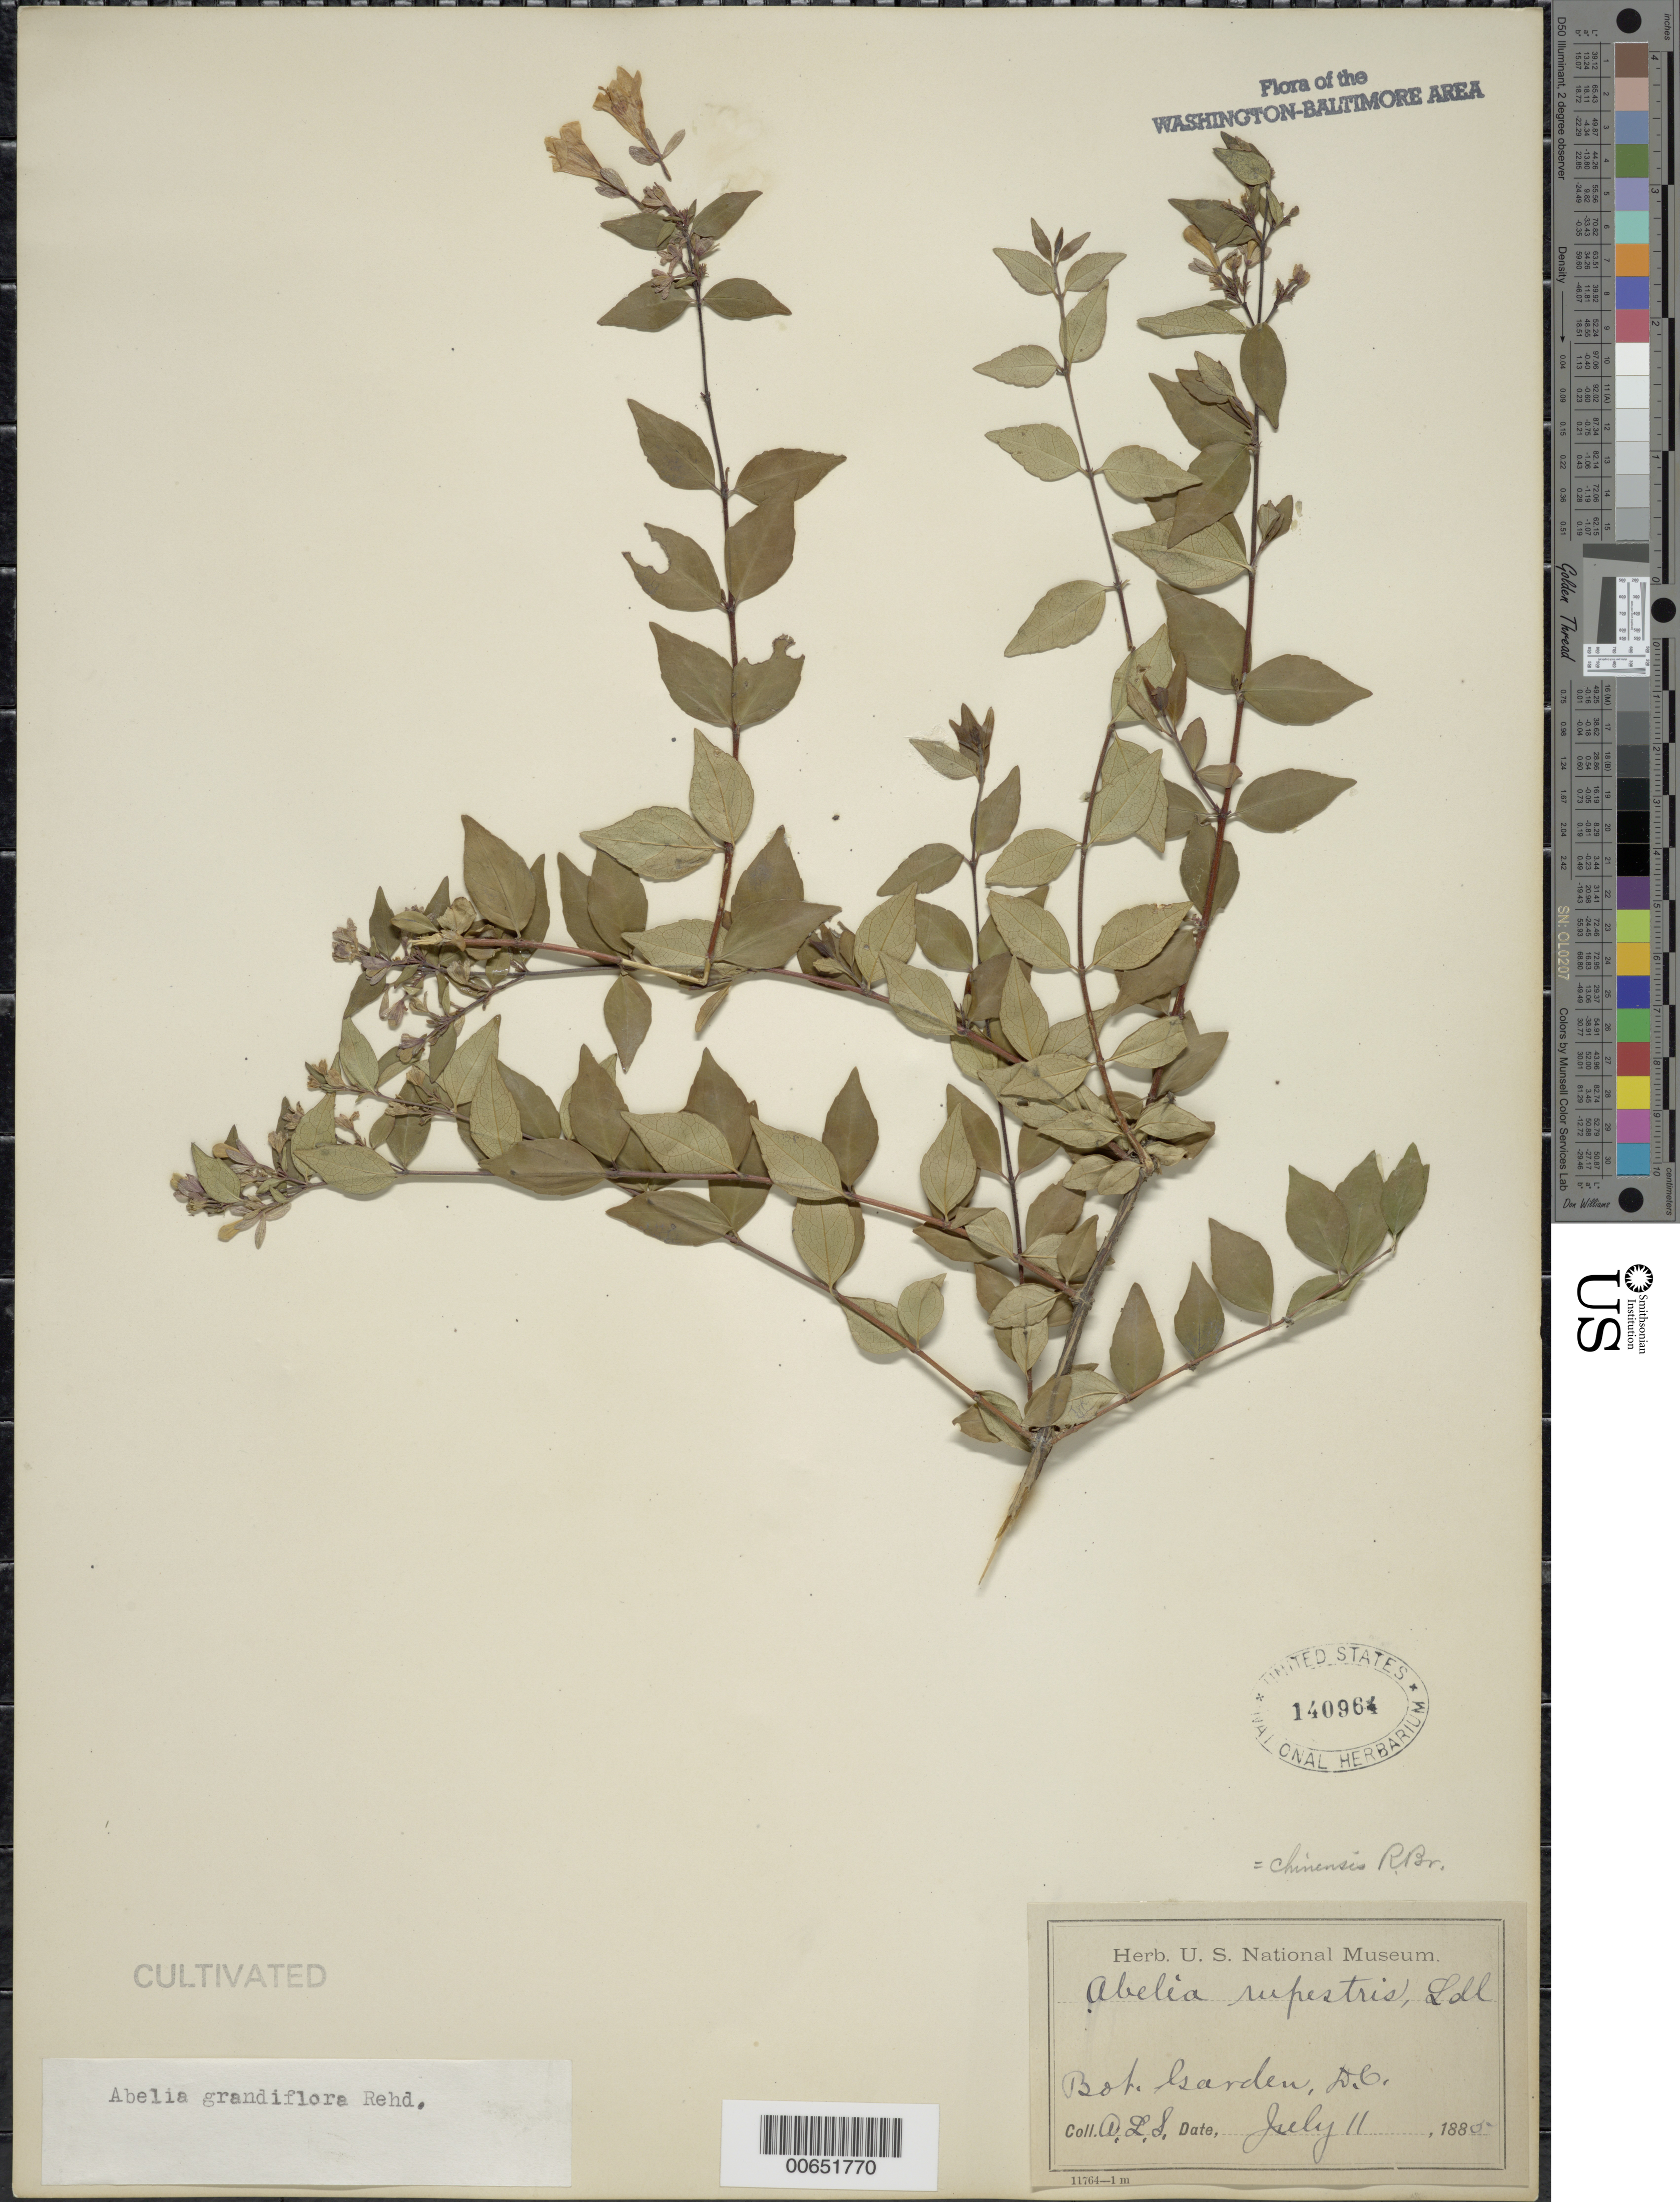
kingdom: Plantae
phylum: Tracheophyta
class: Magnoliopsida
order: Dipsacales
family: Caprifoliaceae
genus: Abelia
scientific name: Abelia chinensis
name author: R. Br.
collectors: A. L. Schott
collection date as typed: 11 Jul 1885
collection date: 1885-07-11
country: United States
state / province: District of Columbia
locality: Botanical garden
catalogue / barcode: US 140964